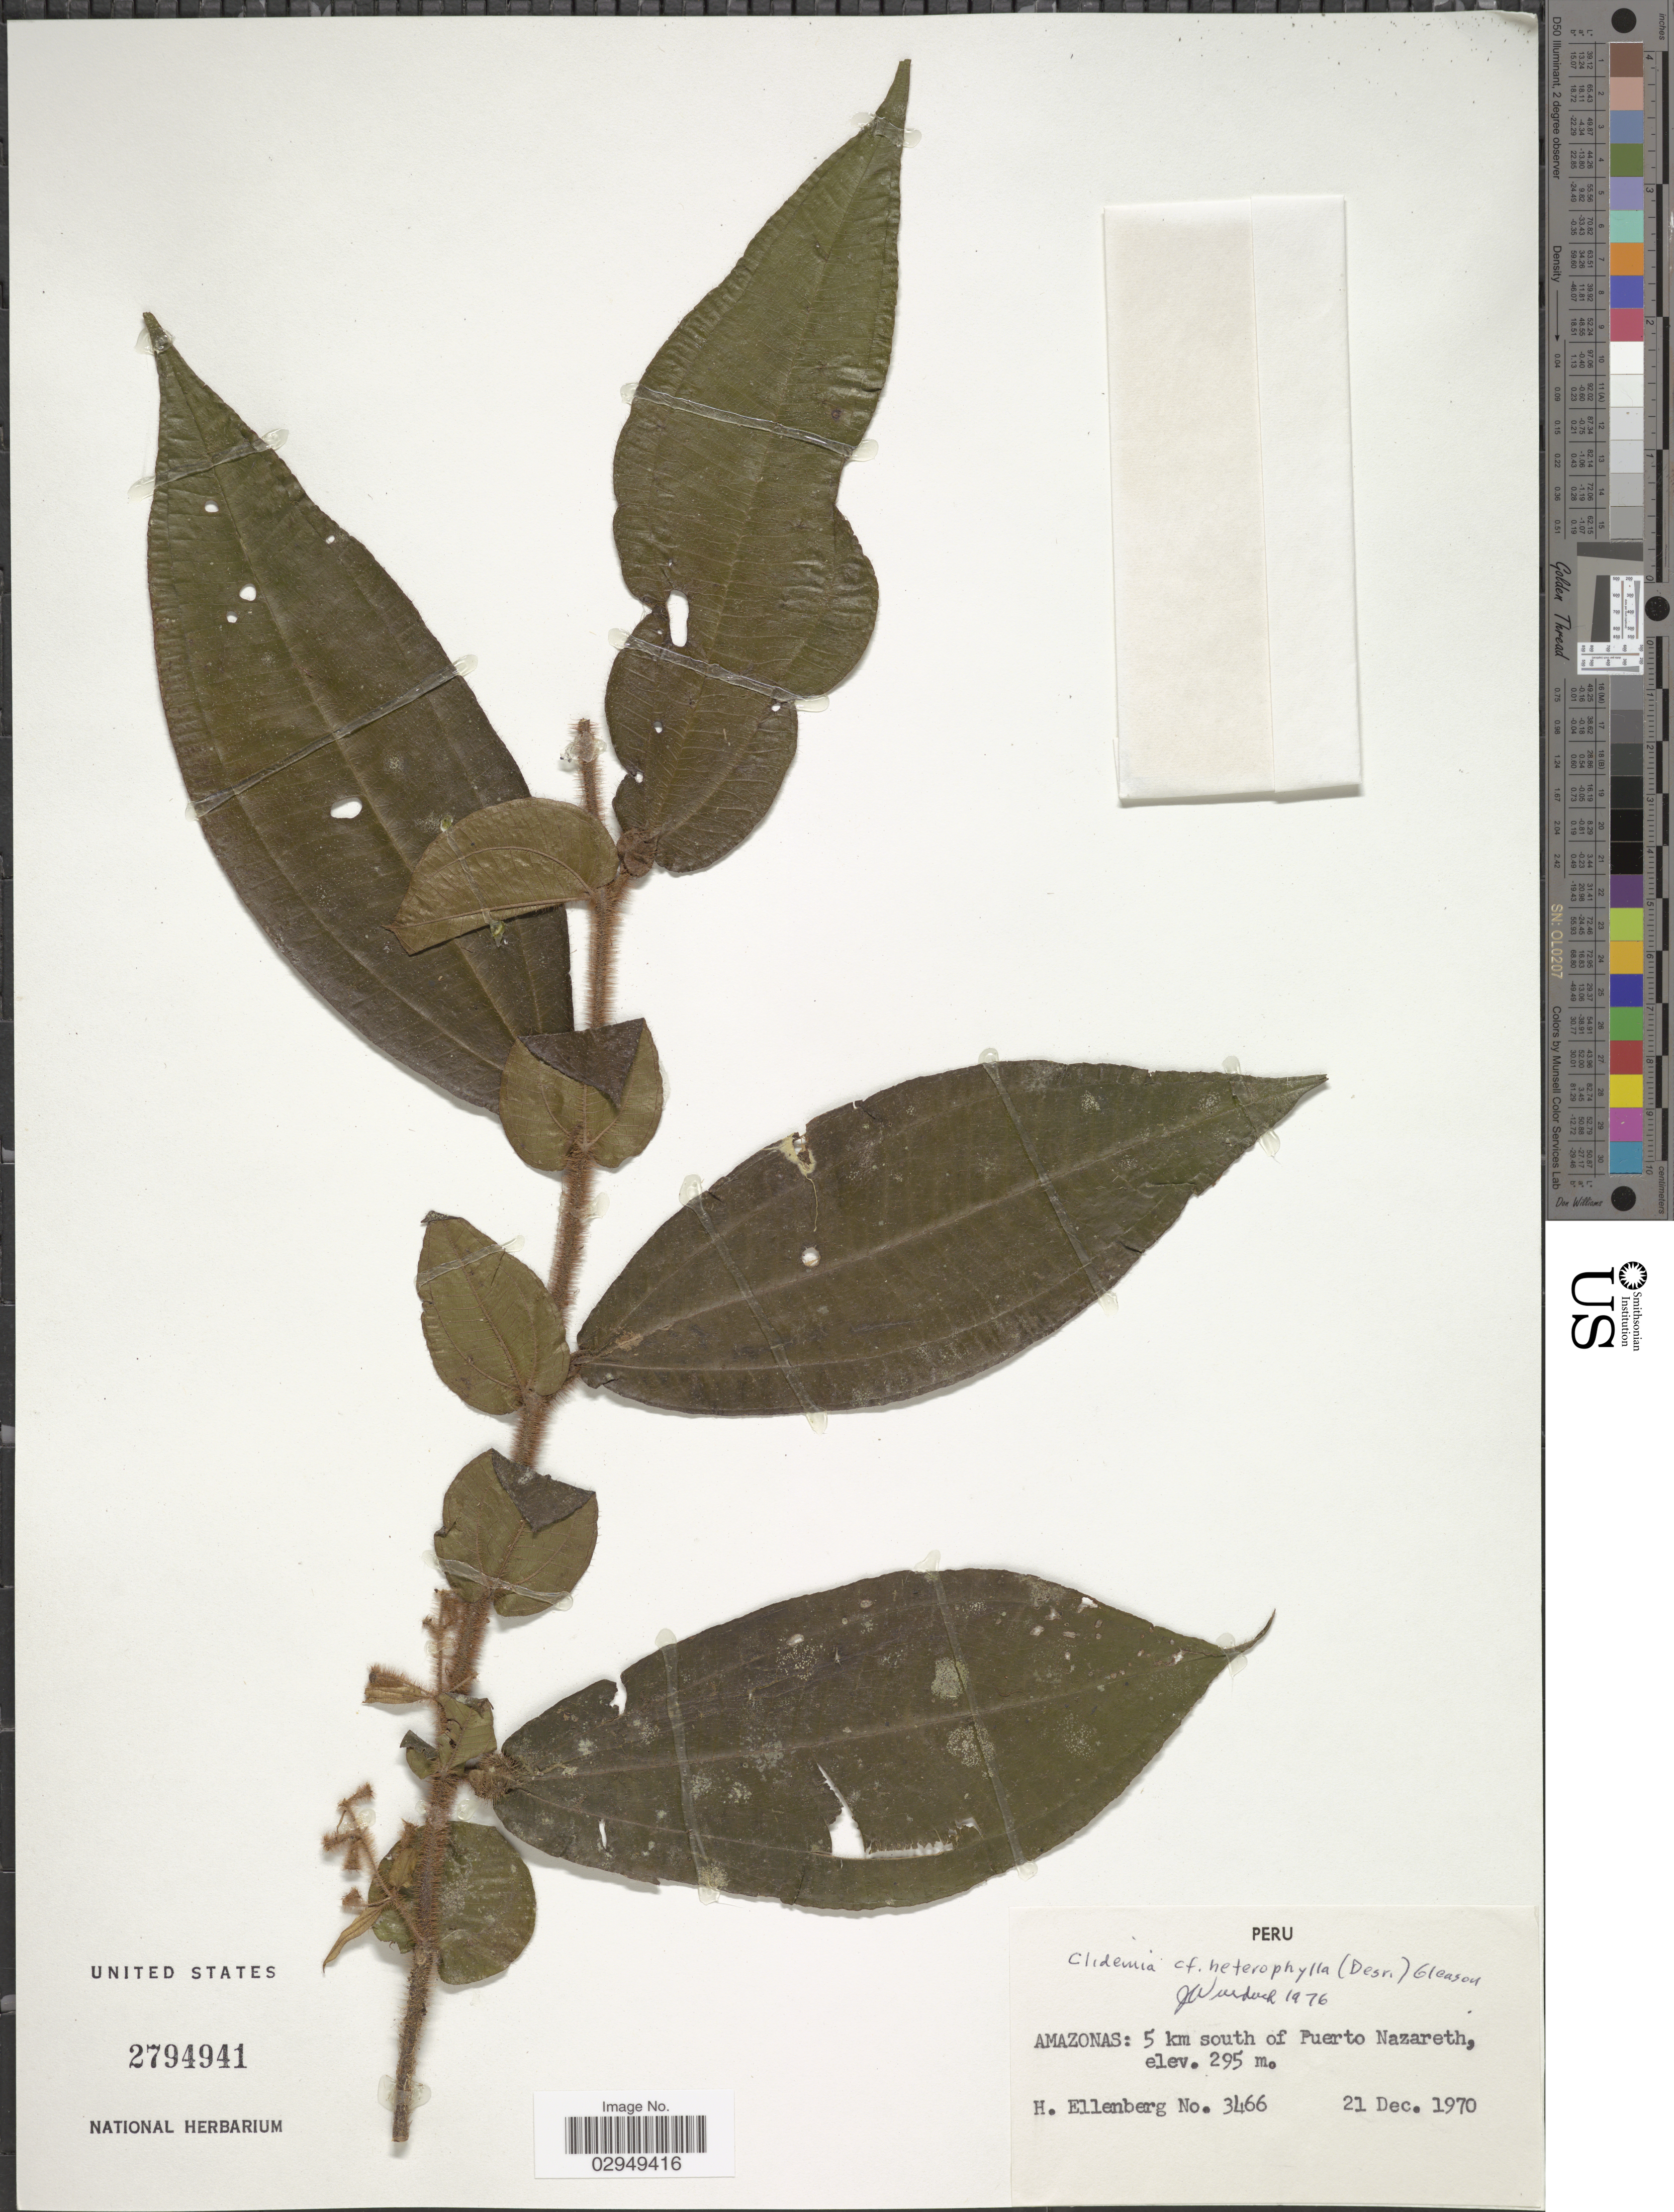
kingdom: Plantae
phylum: Tracheophyta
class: Magnoliopsida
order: Myrtales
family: Melastomataceae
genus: Clidemia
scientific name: Clidemia heterophylla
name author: Steud.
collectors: H. Ellenberg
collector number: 3466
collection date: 1970-12-21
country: Peru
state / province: Amazonas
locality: Amazonas: 5 km south of Puerto Nazareth.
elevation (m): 295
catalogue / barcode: US 2794941